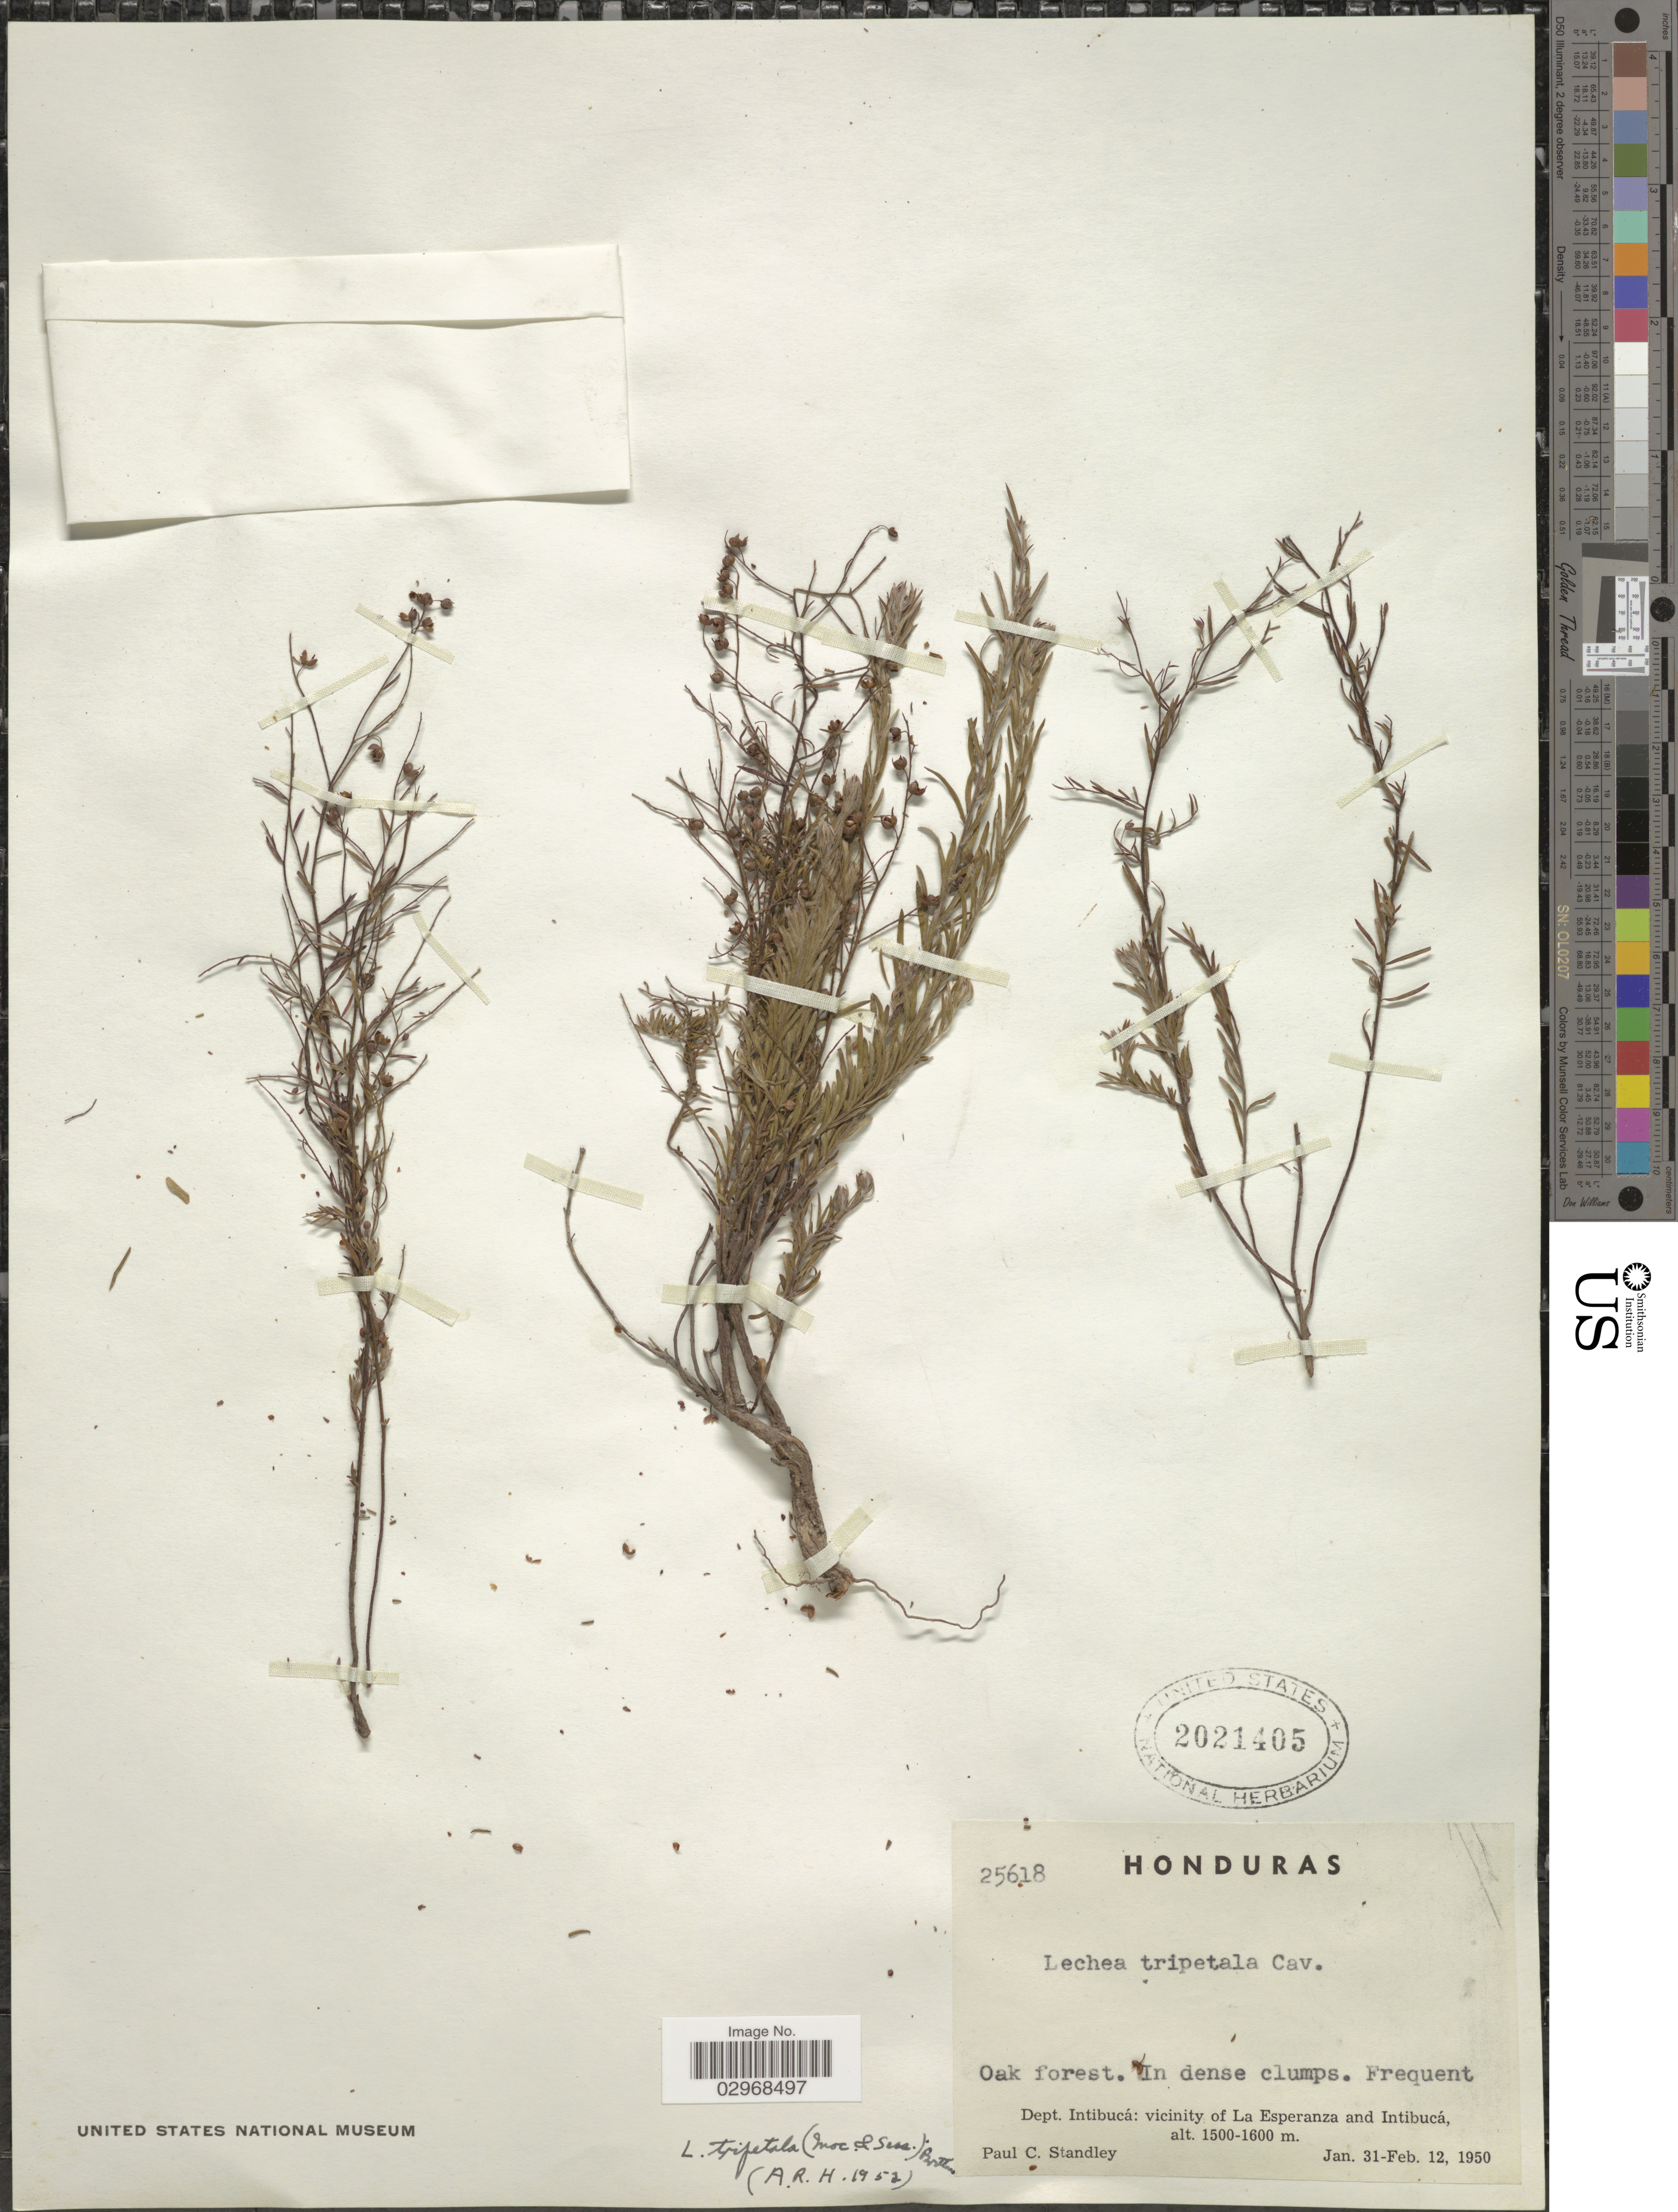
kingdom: Plantae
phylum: Tracheophyta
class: Magnoliopsida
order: Malvales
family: Cistaceae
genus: Lechea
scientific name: Lechea tripetala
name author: (Moc. & Sessé ex Dunal) Britton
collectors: P. C. Standley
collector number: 25618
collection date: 1950-01-31/1950-02-12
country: Honduras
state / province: Intibuca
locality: Dept. Intibucá: vicinity of La Esperanza and Intibucá.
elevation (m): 1500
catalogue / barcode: US 2021405